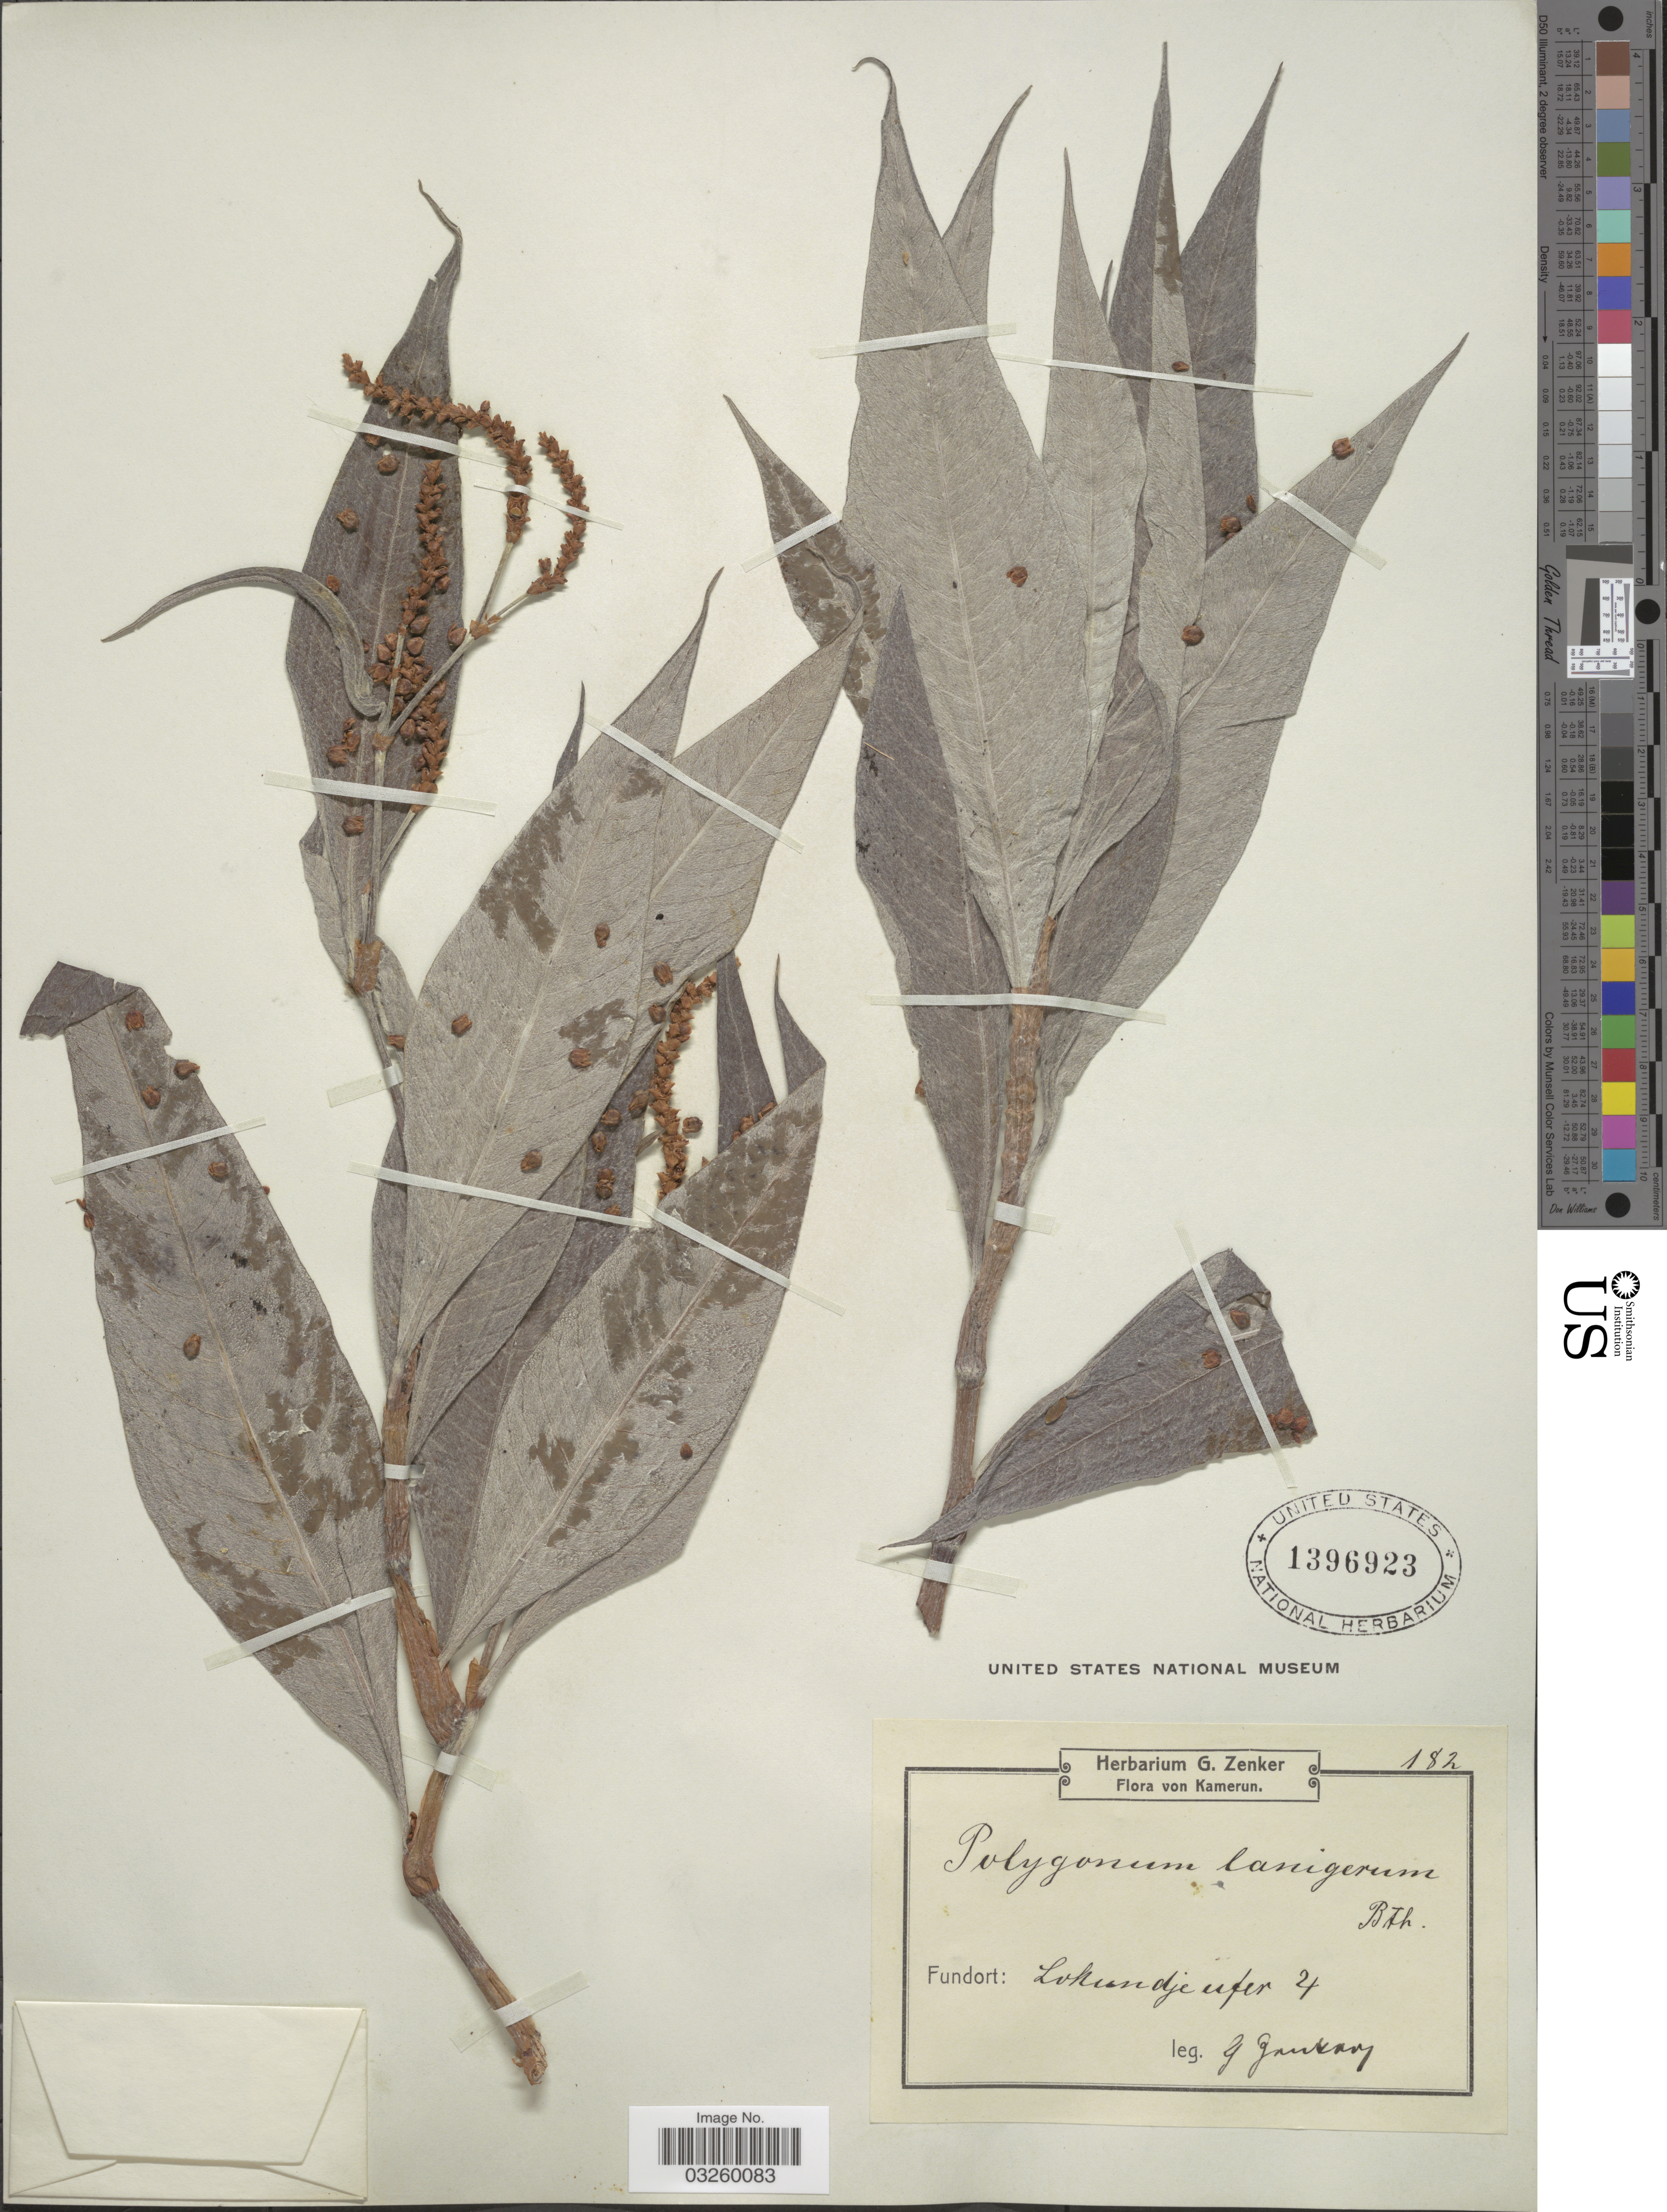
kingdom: Plantae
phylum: Tracheophyta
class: Magnoliopsida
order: Caryophyllales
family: Polygonaceae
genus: Polygonum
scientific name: Polygonum lanigerum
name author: R. Br.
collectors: G. A. Zenker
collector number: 182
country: Cameroon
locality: Kamerun. Fundort: Lokundje ufer.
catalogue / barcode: US 1396923